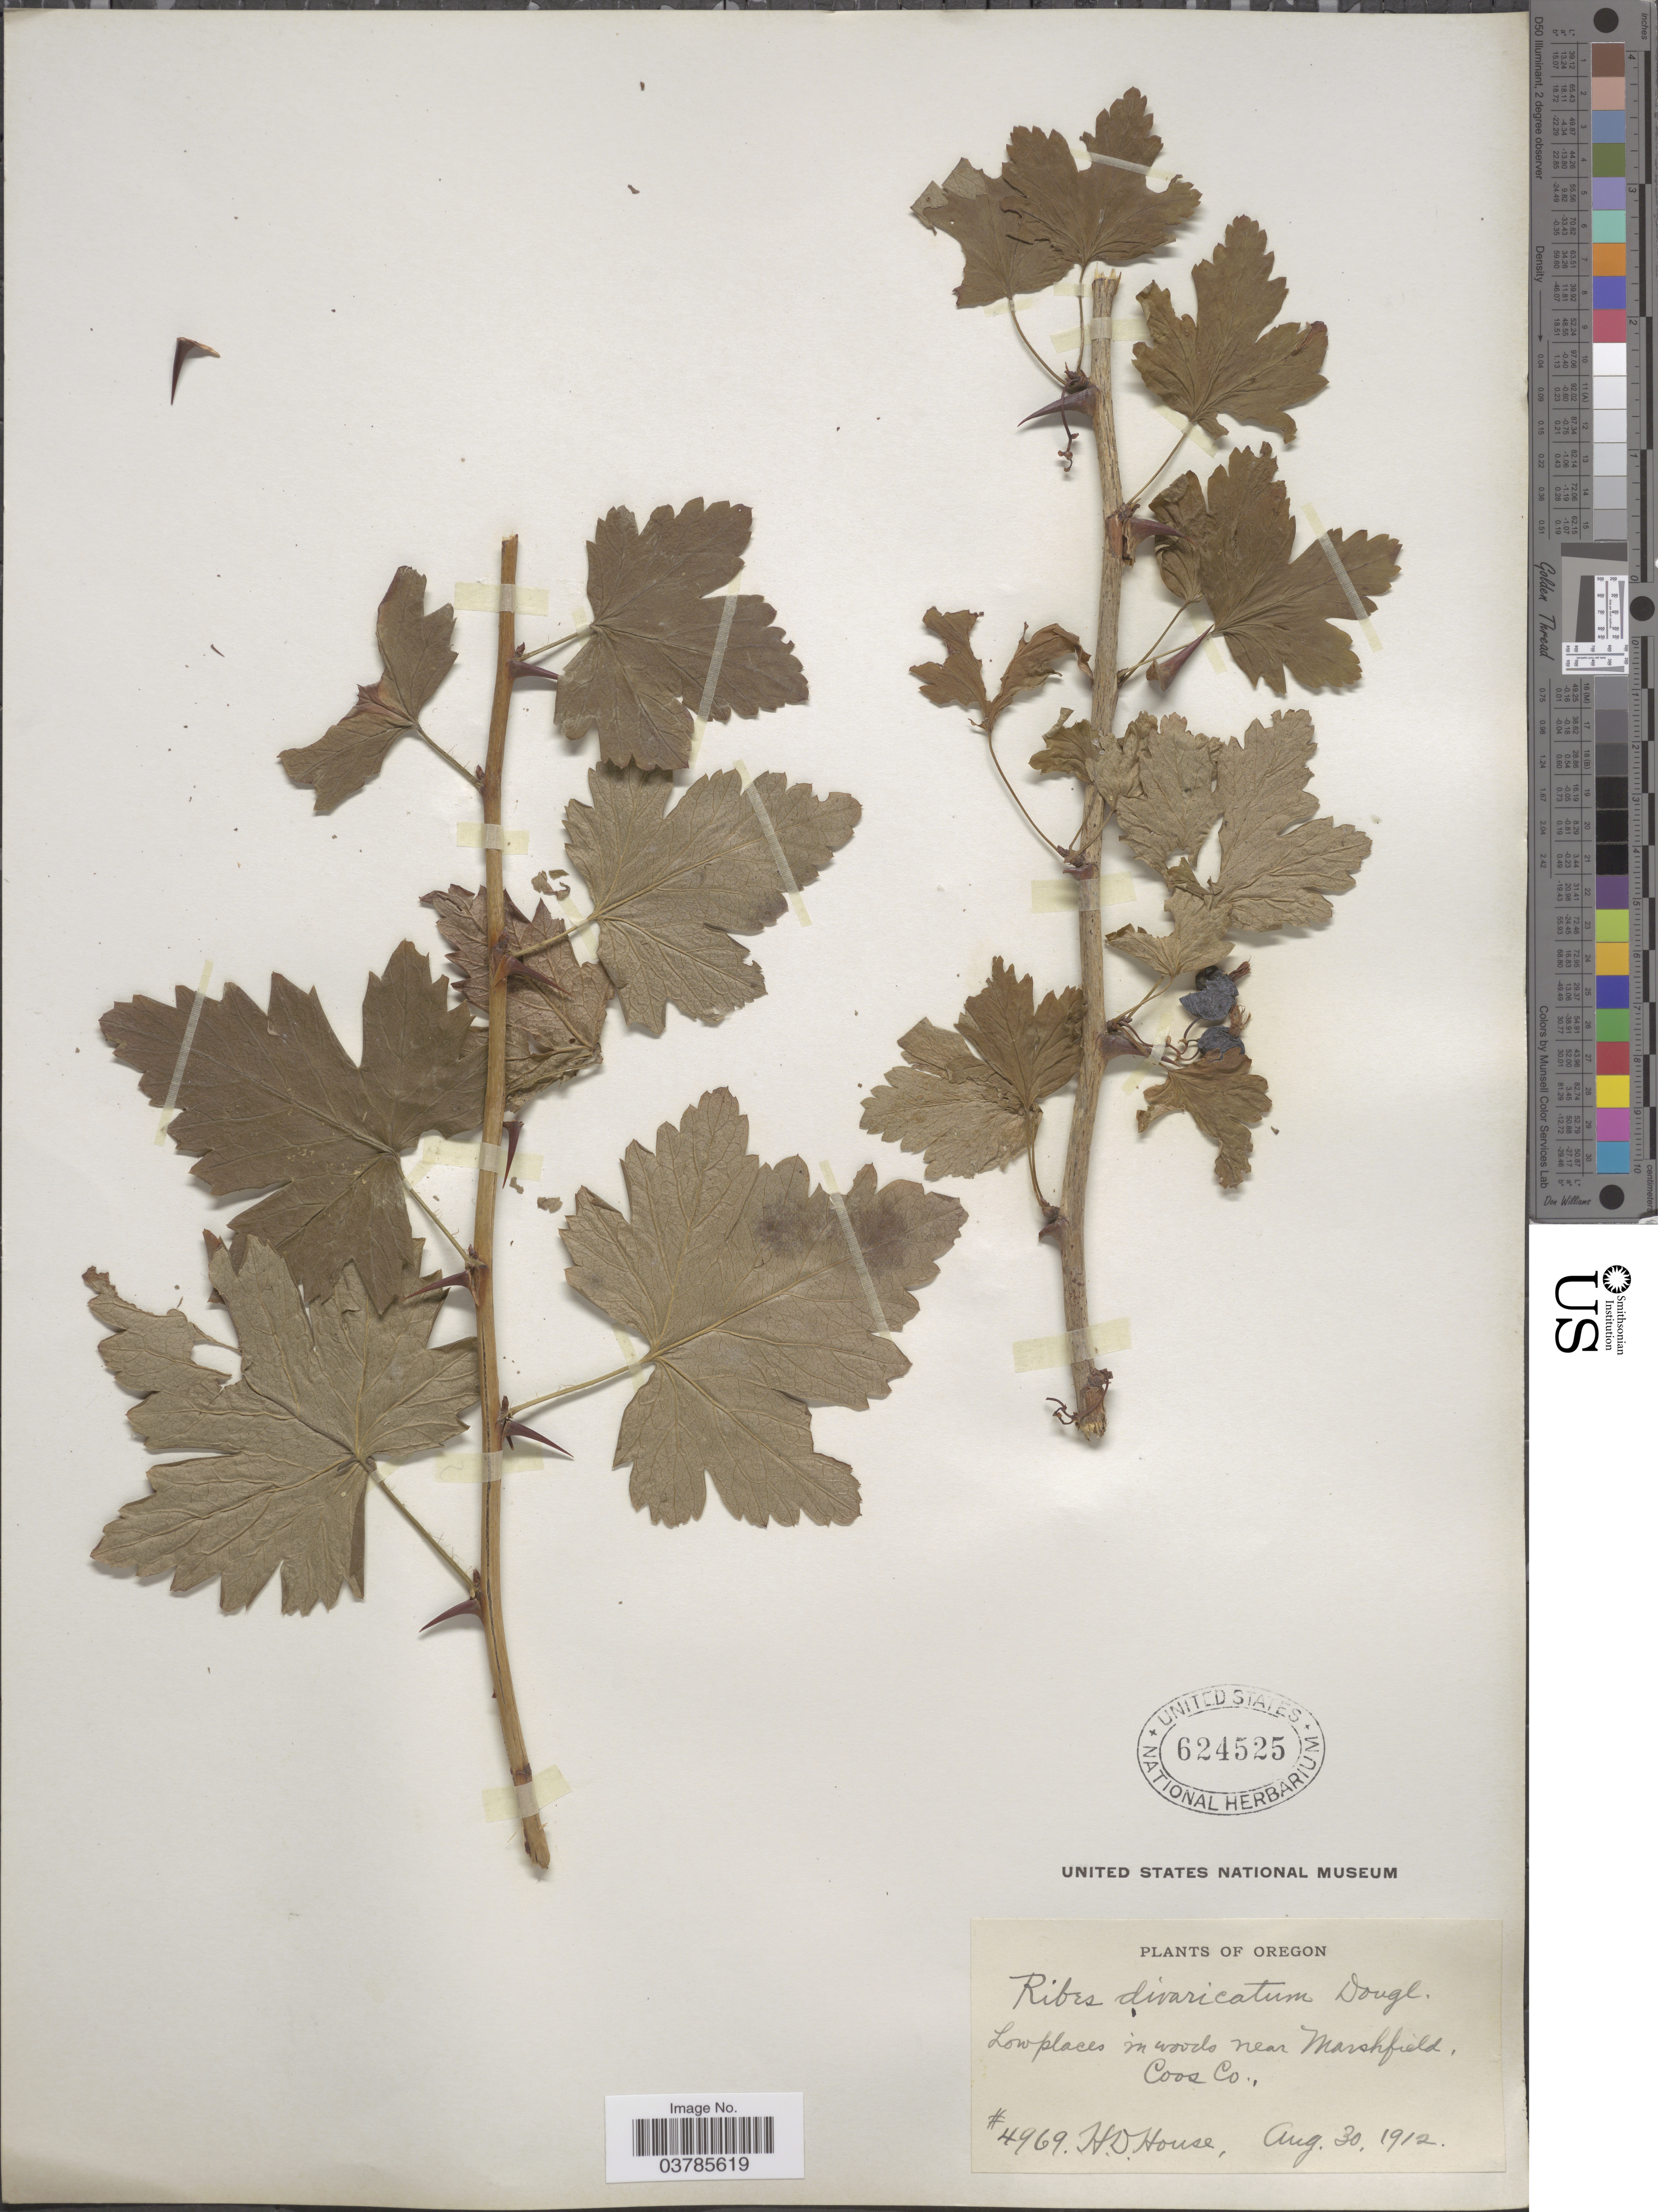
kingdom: Plantae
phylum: Tracheophyta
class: Magnoliopsida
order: Saxifragales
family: Grossulariaceae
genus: Ribes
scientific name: Ribes divaricatum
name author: Douglas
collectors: H. D. House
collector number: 4969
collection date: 1912-08-30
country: United States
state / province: Oregon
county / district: Coos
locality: Lowplaces in woods near Marshfield, Coos Co.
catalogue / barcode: US 624525